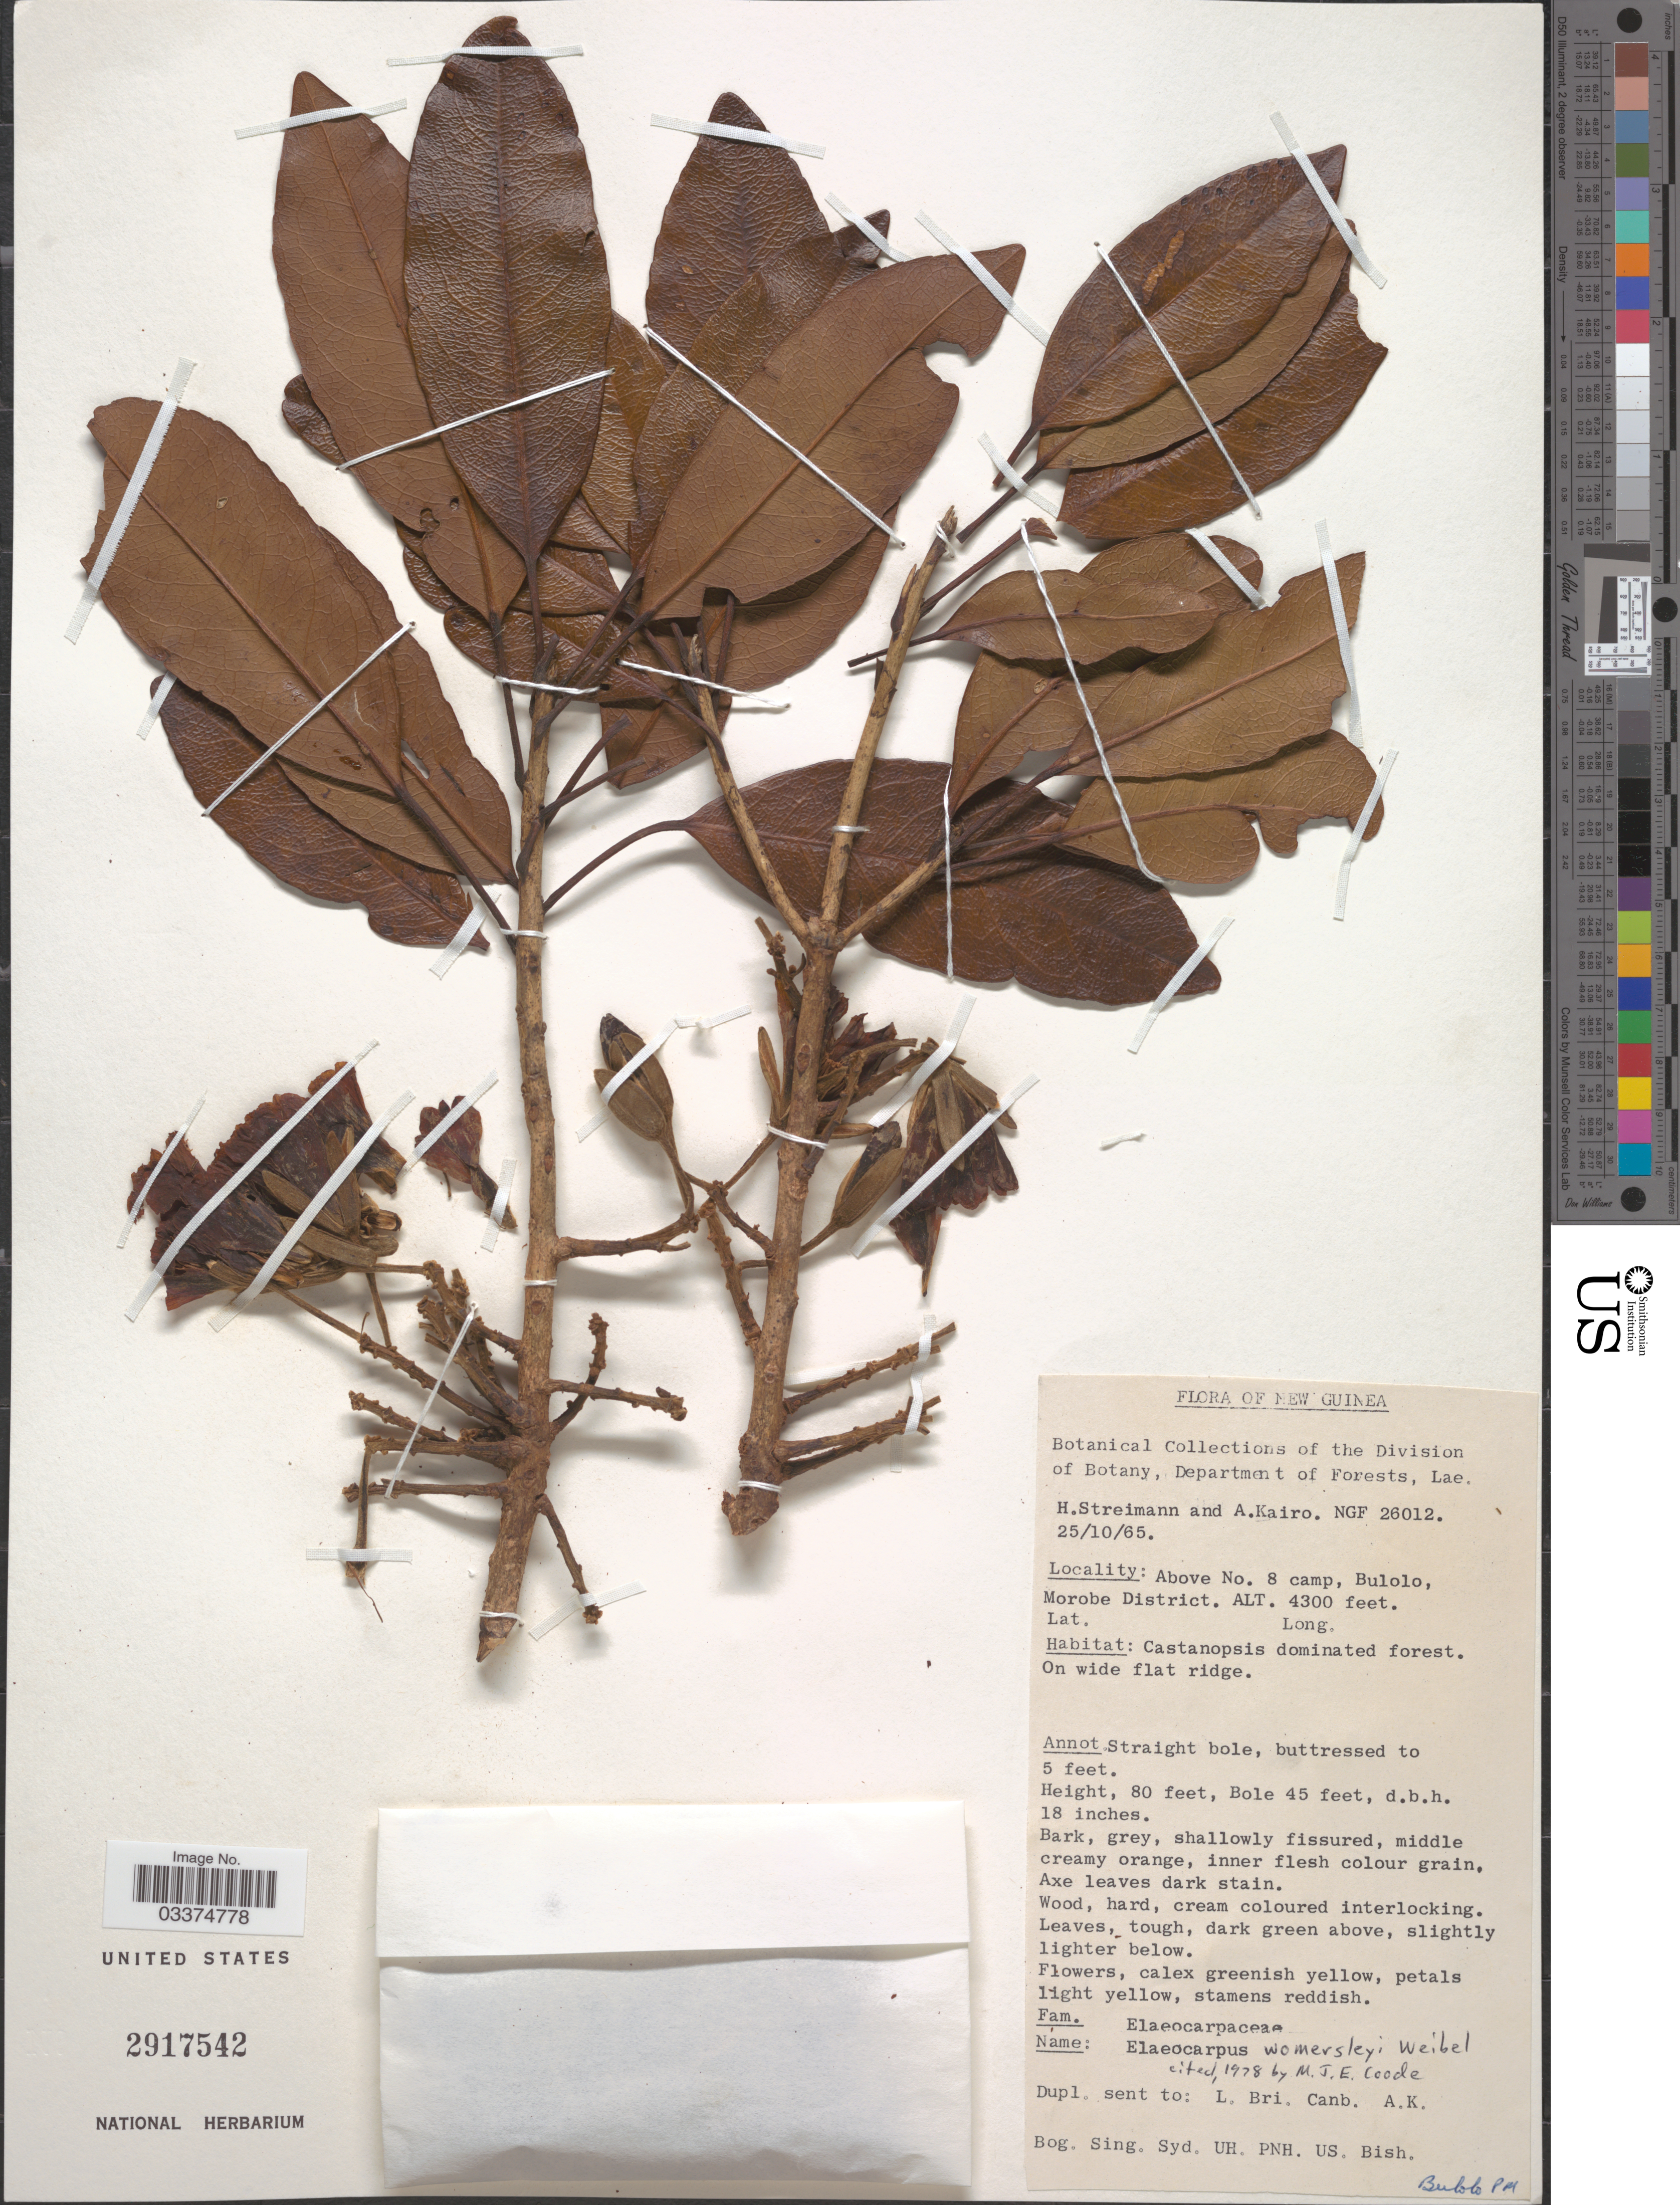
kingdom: Plantae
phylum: Tracheophyta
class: Magnoliopsida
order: Oxalidales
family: Elaeocarpaceae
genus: Elaeocarpus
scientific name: Elaeocarpus womersleyi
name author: Weibel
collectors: H. Streimann & A. Kairo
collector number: NGF 26012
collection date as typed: Transcribed d/m/y: 25/10/65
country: Papua New Guinea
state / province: Morobe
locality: New Guinea. Above No. 8 camp, Bulolo, Morobe District.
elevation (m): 1311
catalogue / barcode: US 2917542